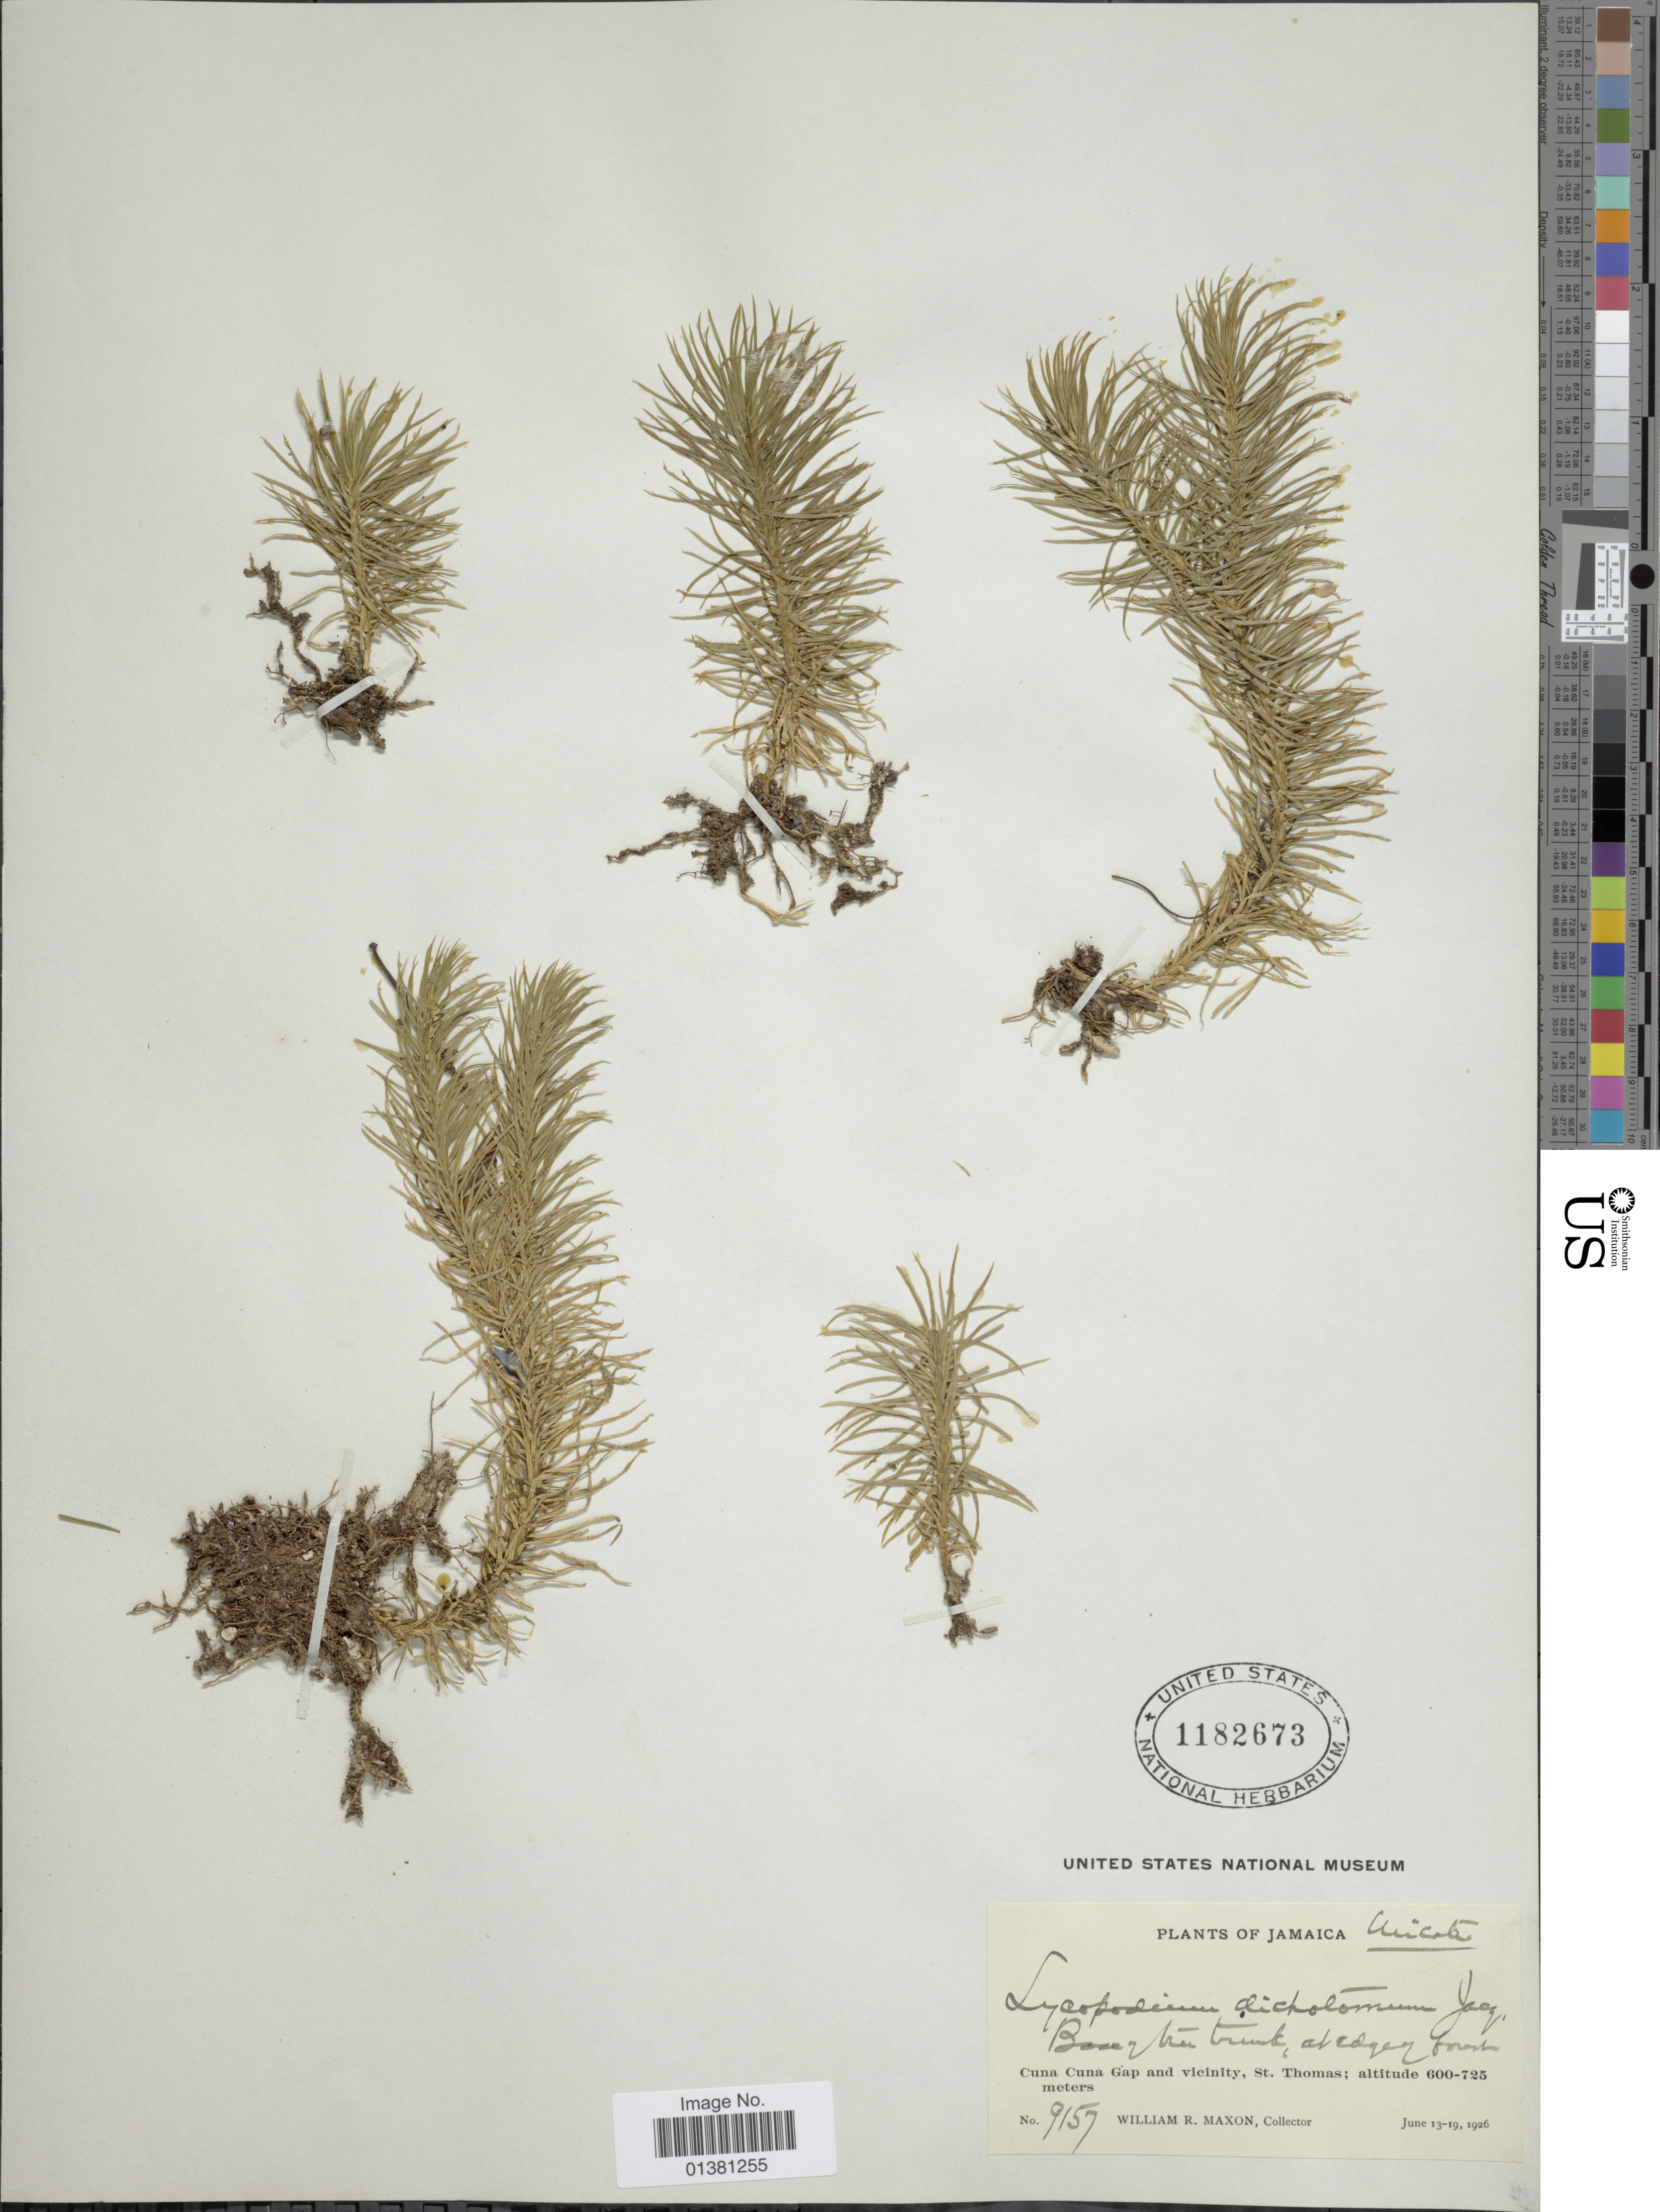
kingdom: Plantae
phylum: Tracheophyta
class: Lycopodiopsida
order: Lycopodiales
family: Lycopodiaceae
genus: Phlegmariurus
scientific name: Phlegmariurus dichotomus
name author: (Jacq.) W.H. Wagner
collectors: W. R. Maxon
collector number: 9157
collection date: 1926-06-13/1926-06-19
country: Jamaica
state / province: Saint Thomas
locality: Cuna Cuna Gap and vicinity, St Thomas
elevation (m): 600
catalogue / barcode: US 1182673